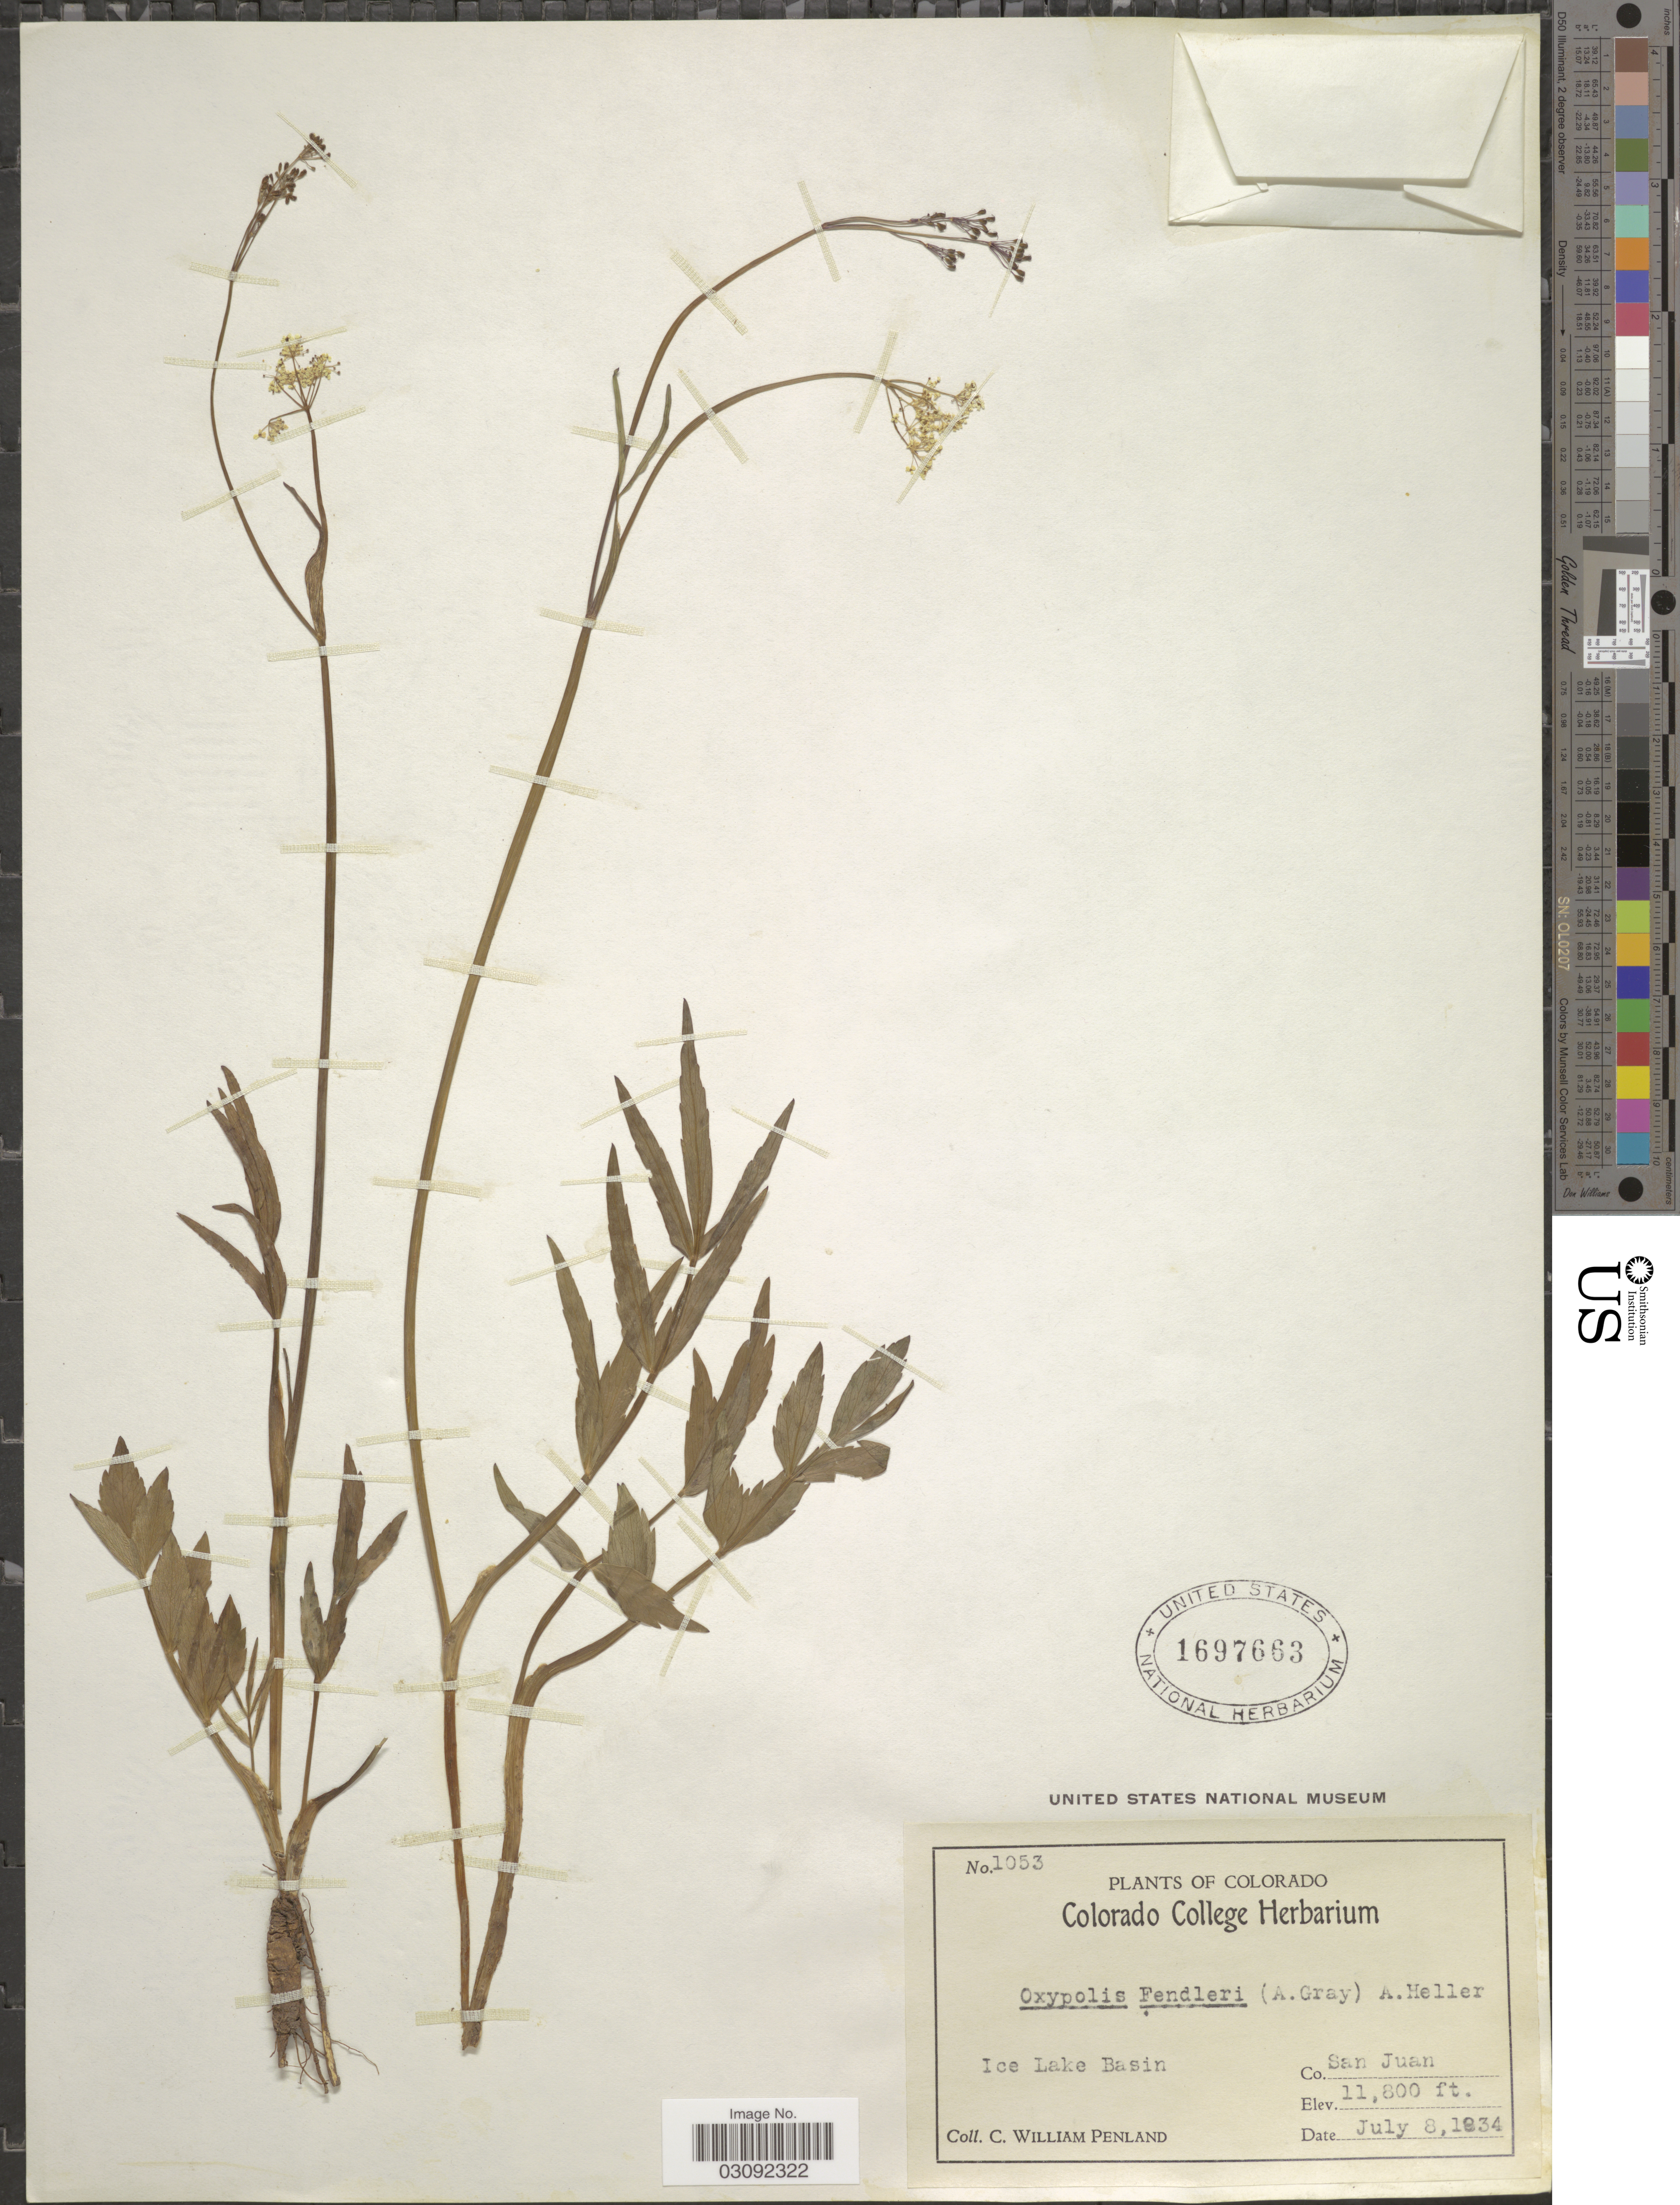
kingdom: Plantae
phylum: Tracheophyta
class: Magnoliopsida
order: Apiales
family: Apiaceae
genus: Oxypolis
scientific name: Oxypolis fendleri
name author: (A. Gray) A. Heller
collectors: C. W. Penland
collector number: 1053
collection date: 1934-07-08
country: United States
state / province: Colorado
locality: Ice Lake Basin. Co. San Juan.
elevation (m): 3597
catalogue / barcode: US 1697663